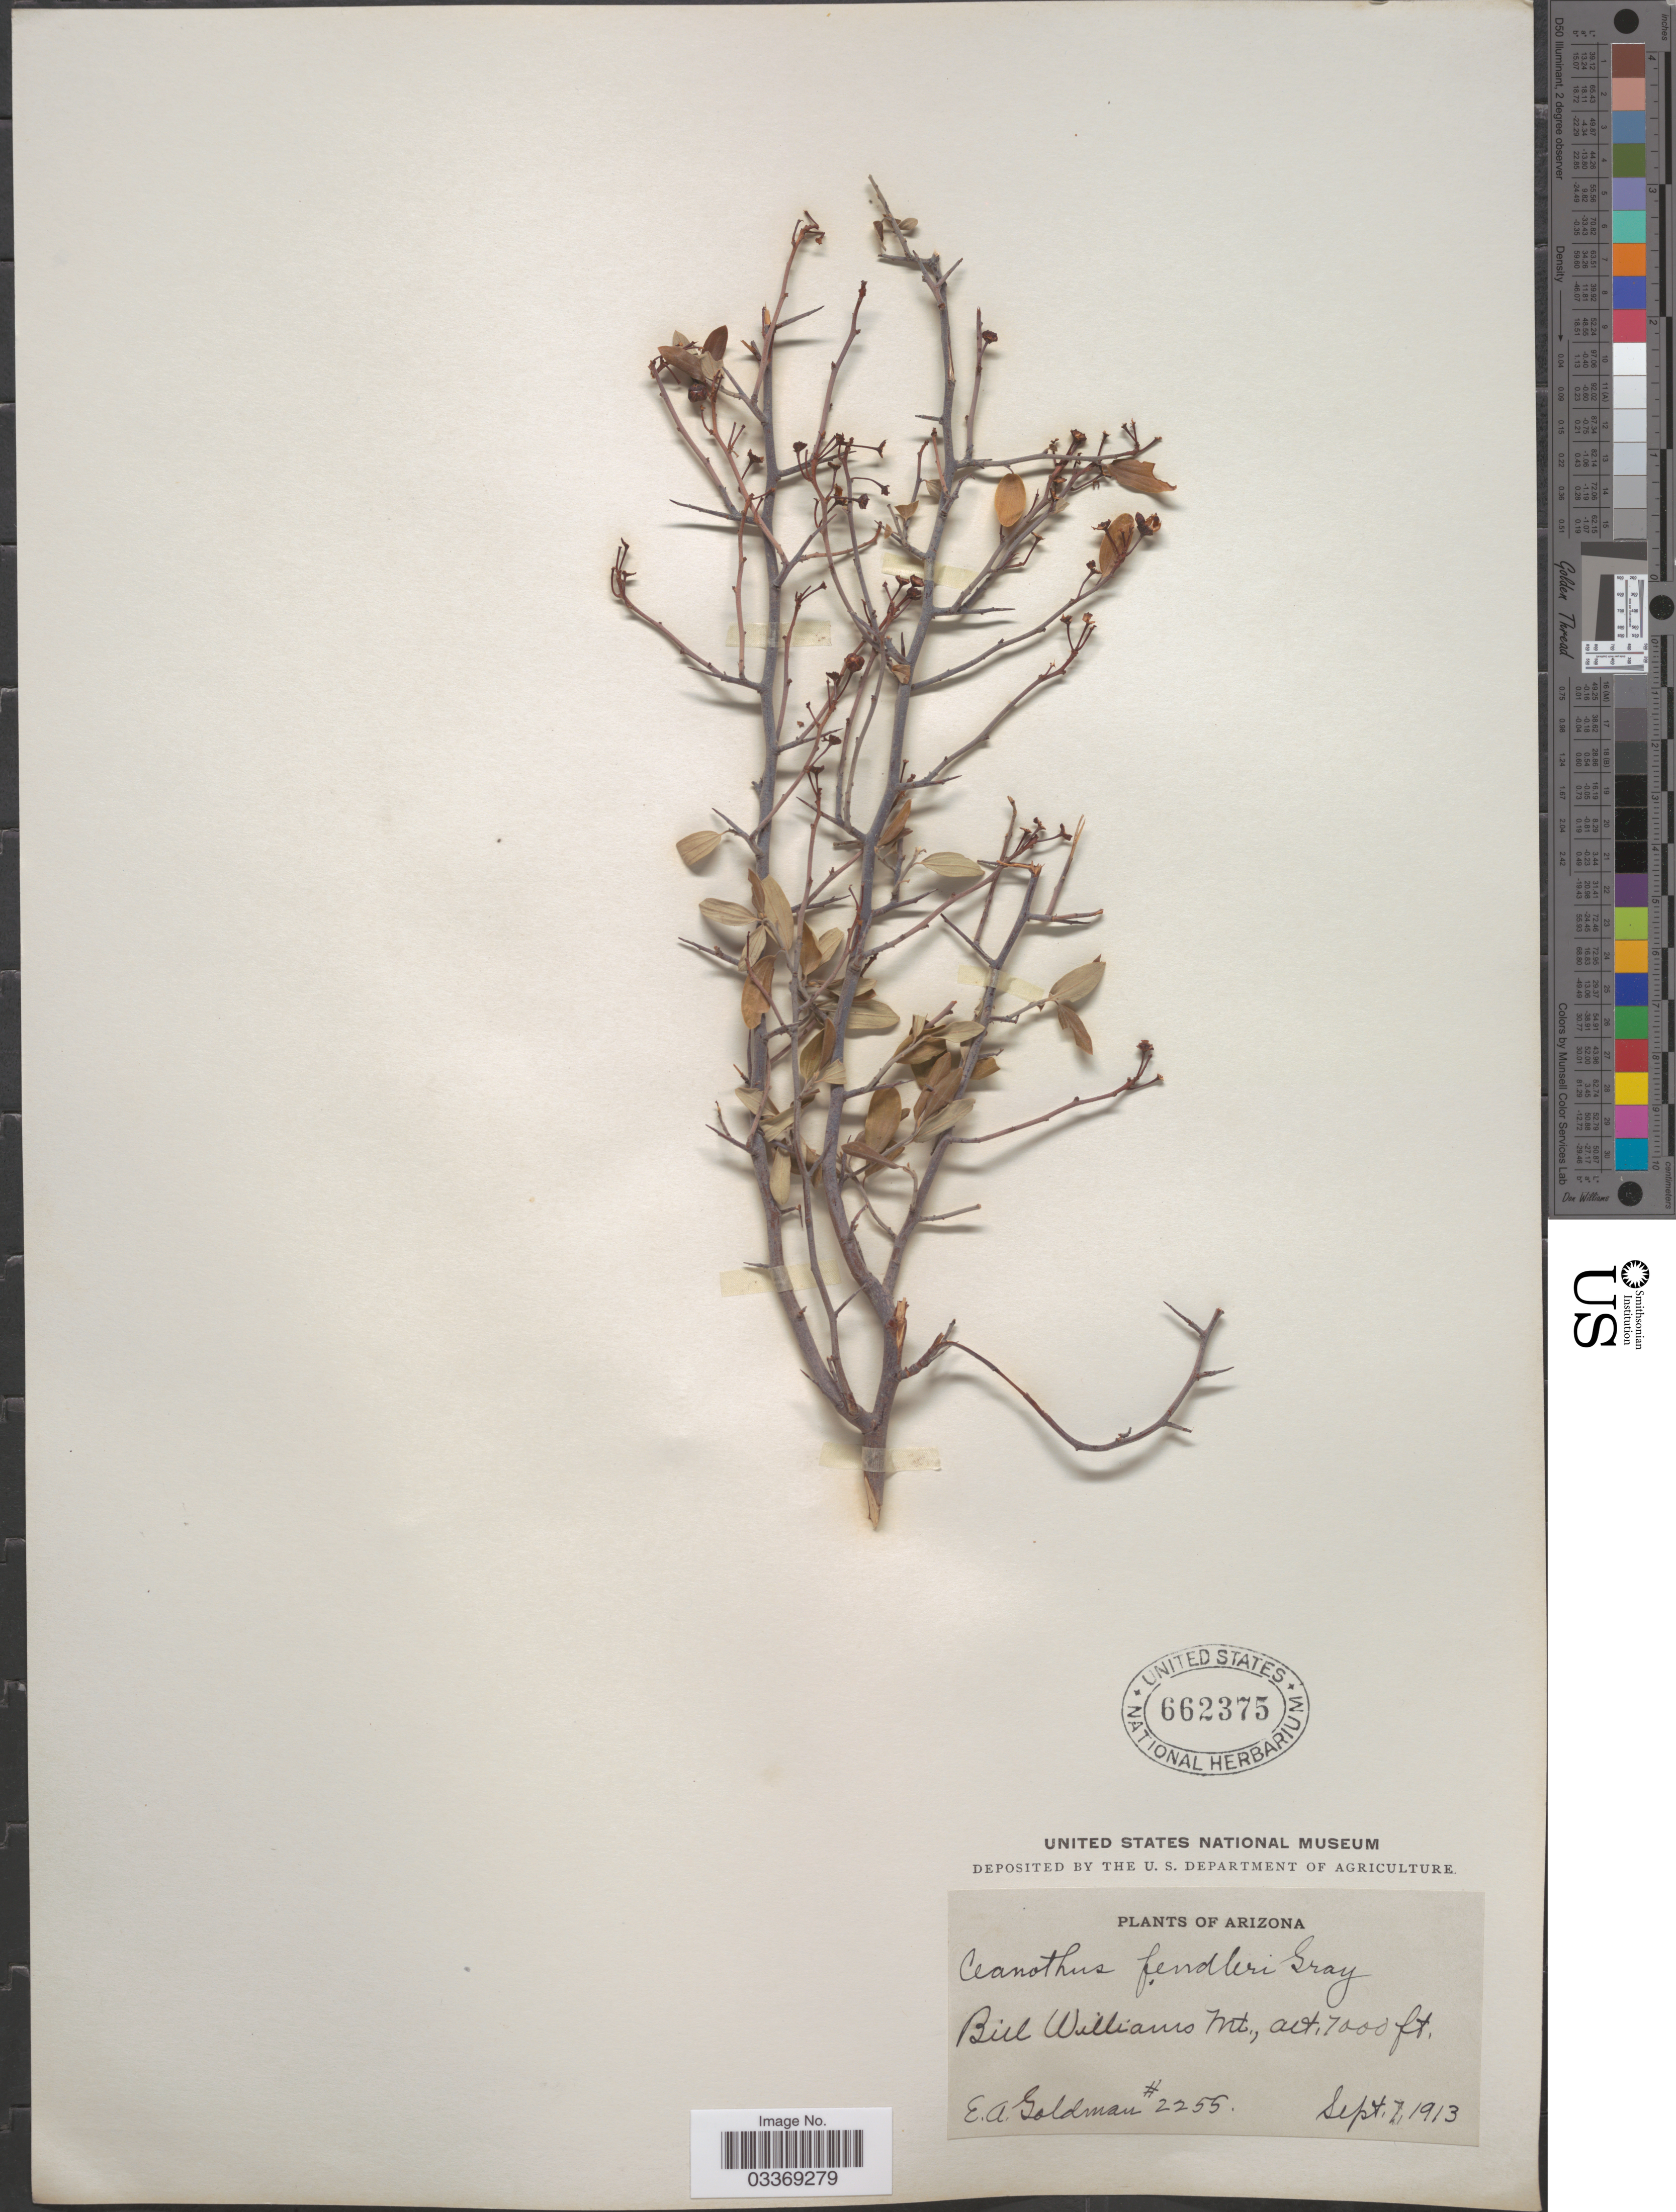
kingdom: Plantae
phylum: Tracheophyta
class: Magnoliopsida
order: Rosales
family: Rhamnaceae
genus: Ceanothus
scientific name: Ceanothus fendleri var. viridis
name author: A. Gray ex Trel.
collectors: E. A. Goldman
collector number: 2255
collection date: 1913-09-07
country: United States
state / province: Arizona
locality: Bill Williams Mt.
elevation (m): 2134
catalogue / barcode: US 662375